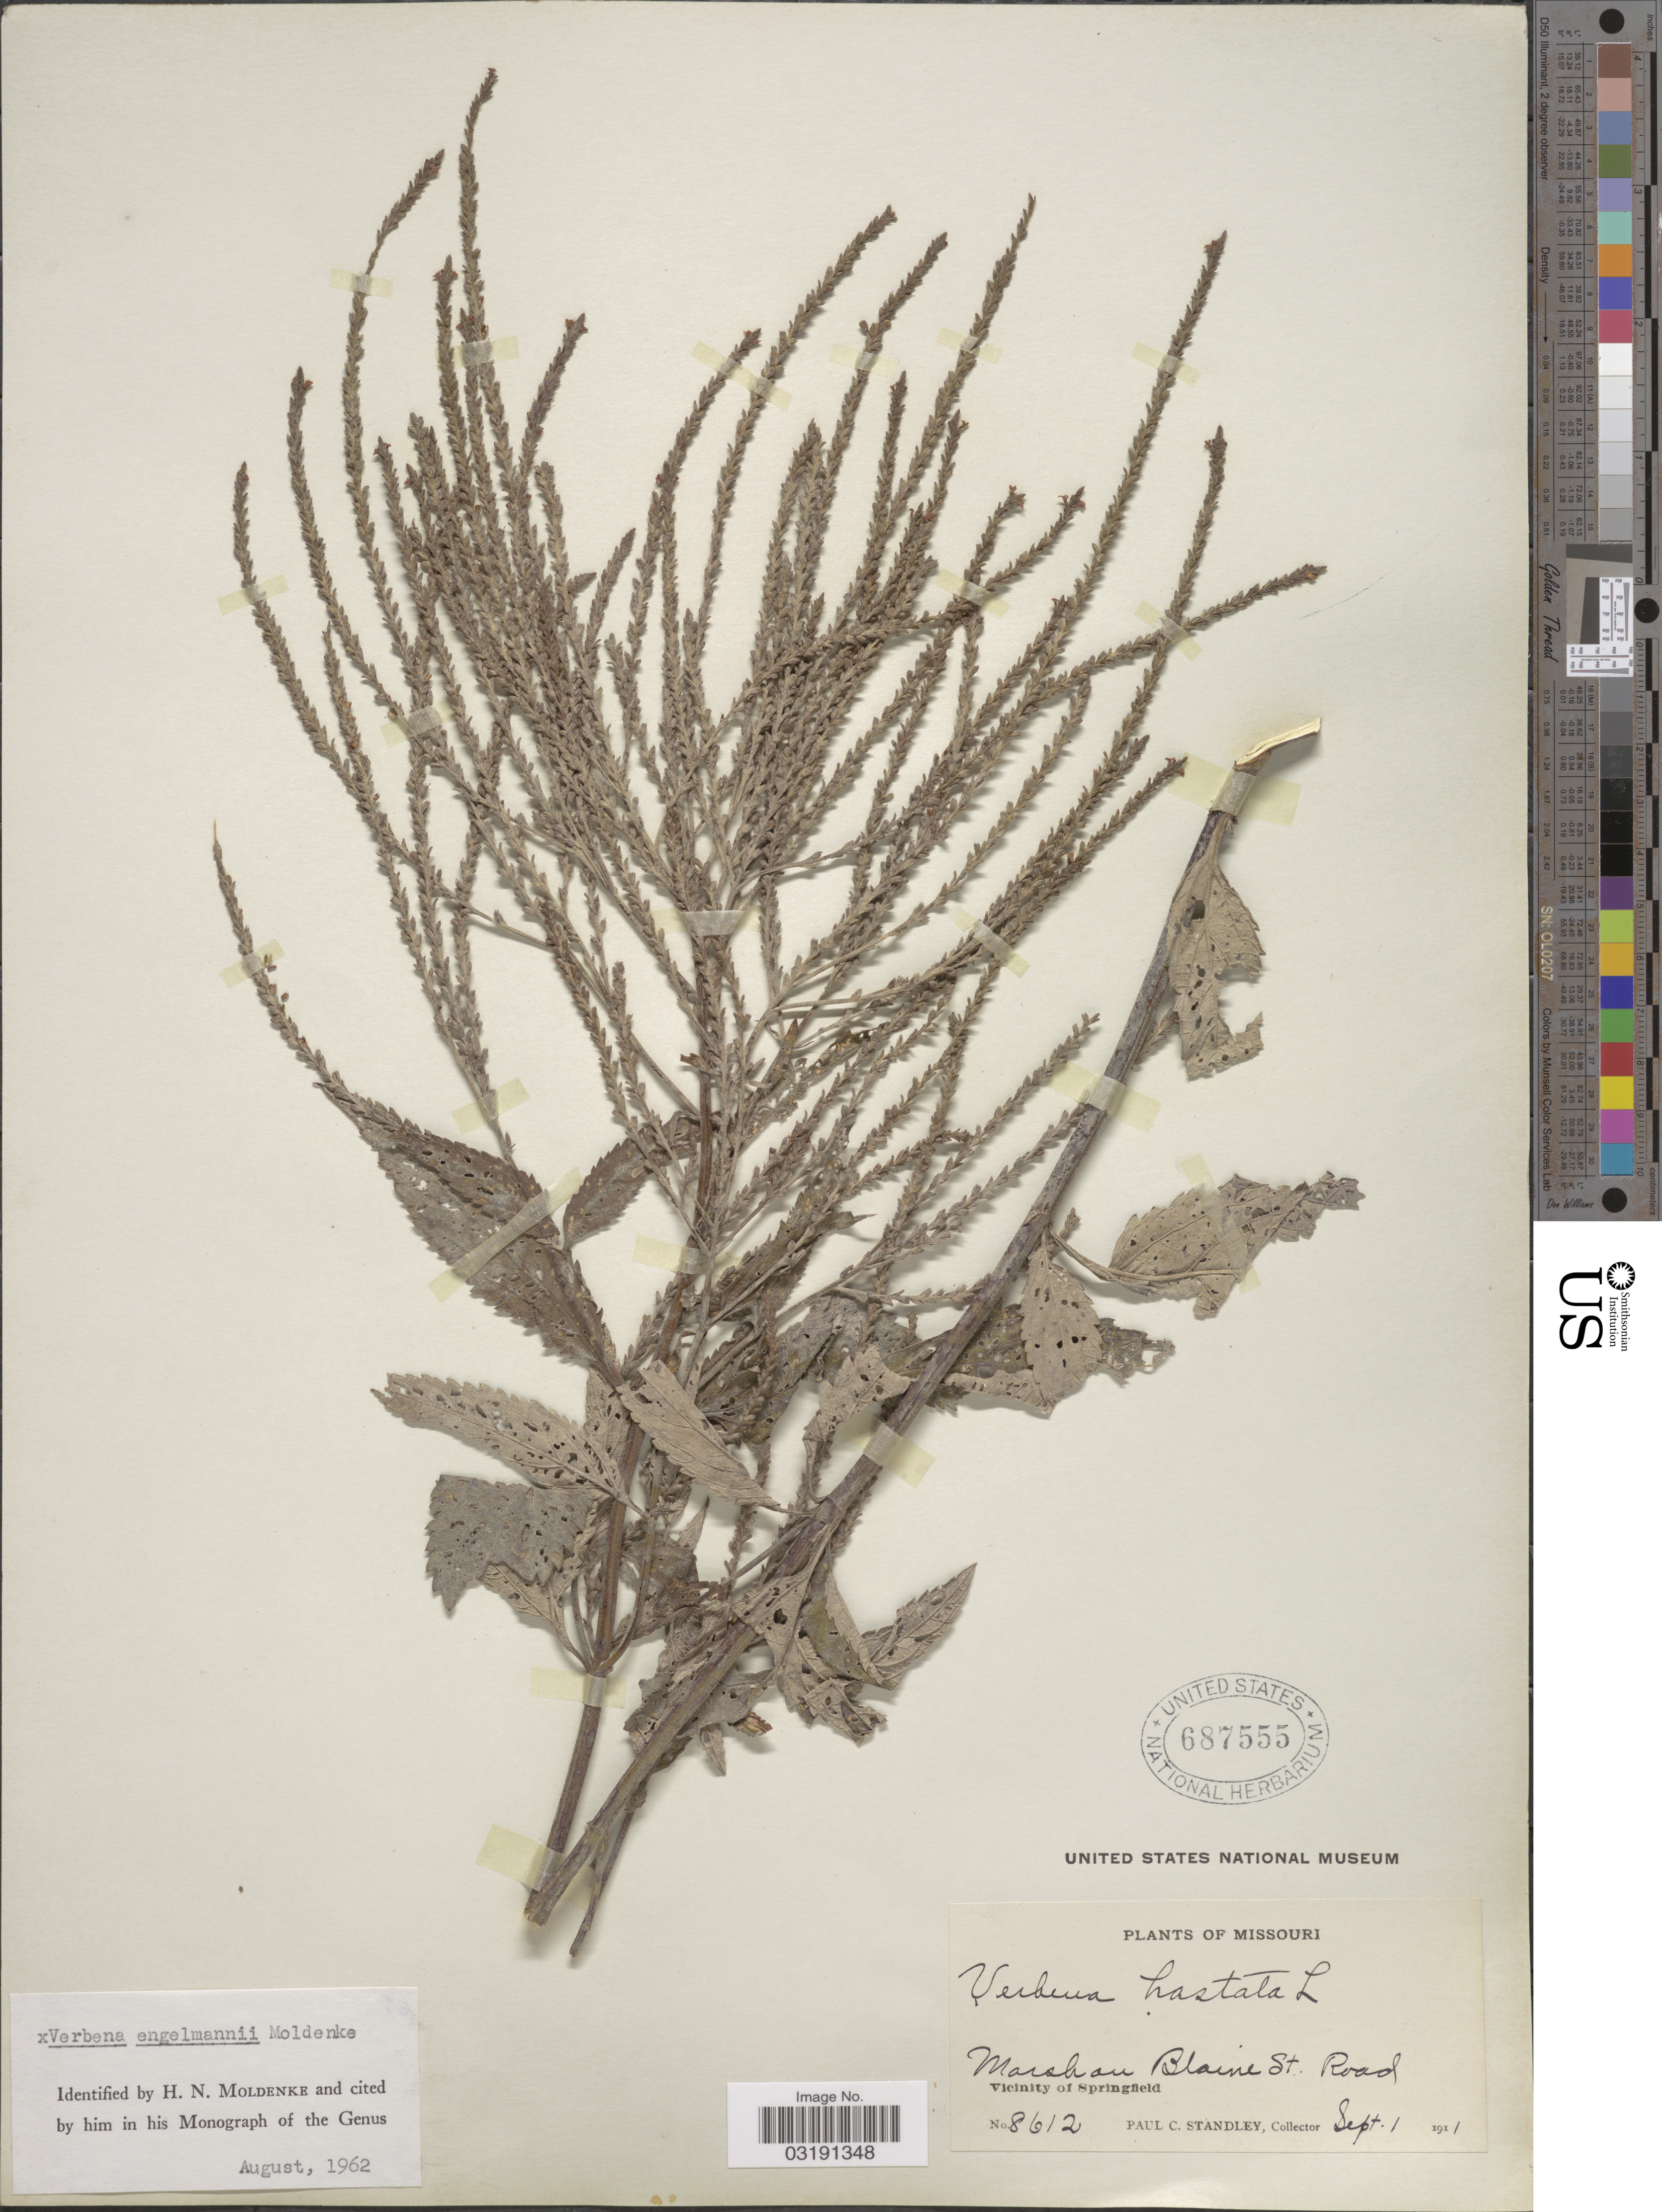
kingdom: Plantae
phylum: Tracheophyta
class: Magnoliopsida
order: Lamiales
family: Verbenaceae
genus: Verbena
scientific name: Verbena engelmannii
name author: Moldenke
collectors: P. C. Standley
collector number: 8612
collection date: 1911-09-01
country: United States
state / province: Missouri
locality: Marsh on Blaine St. Road. Vicinity of Springfield.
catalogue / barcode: US 687555